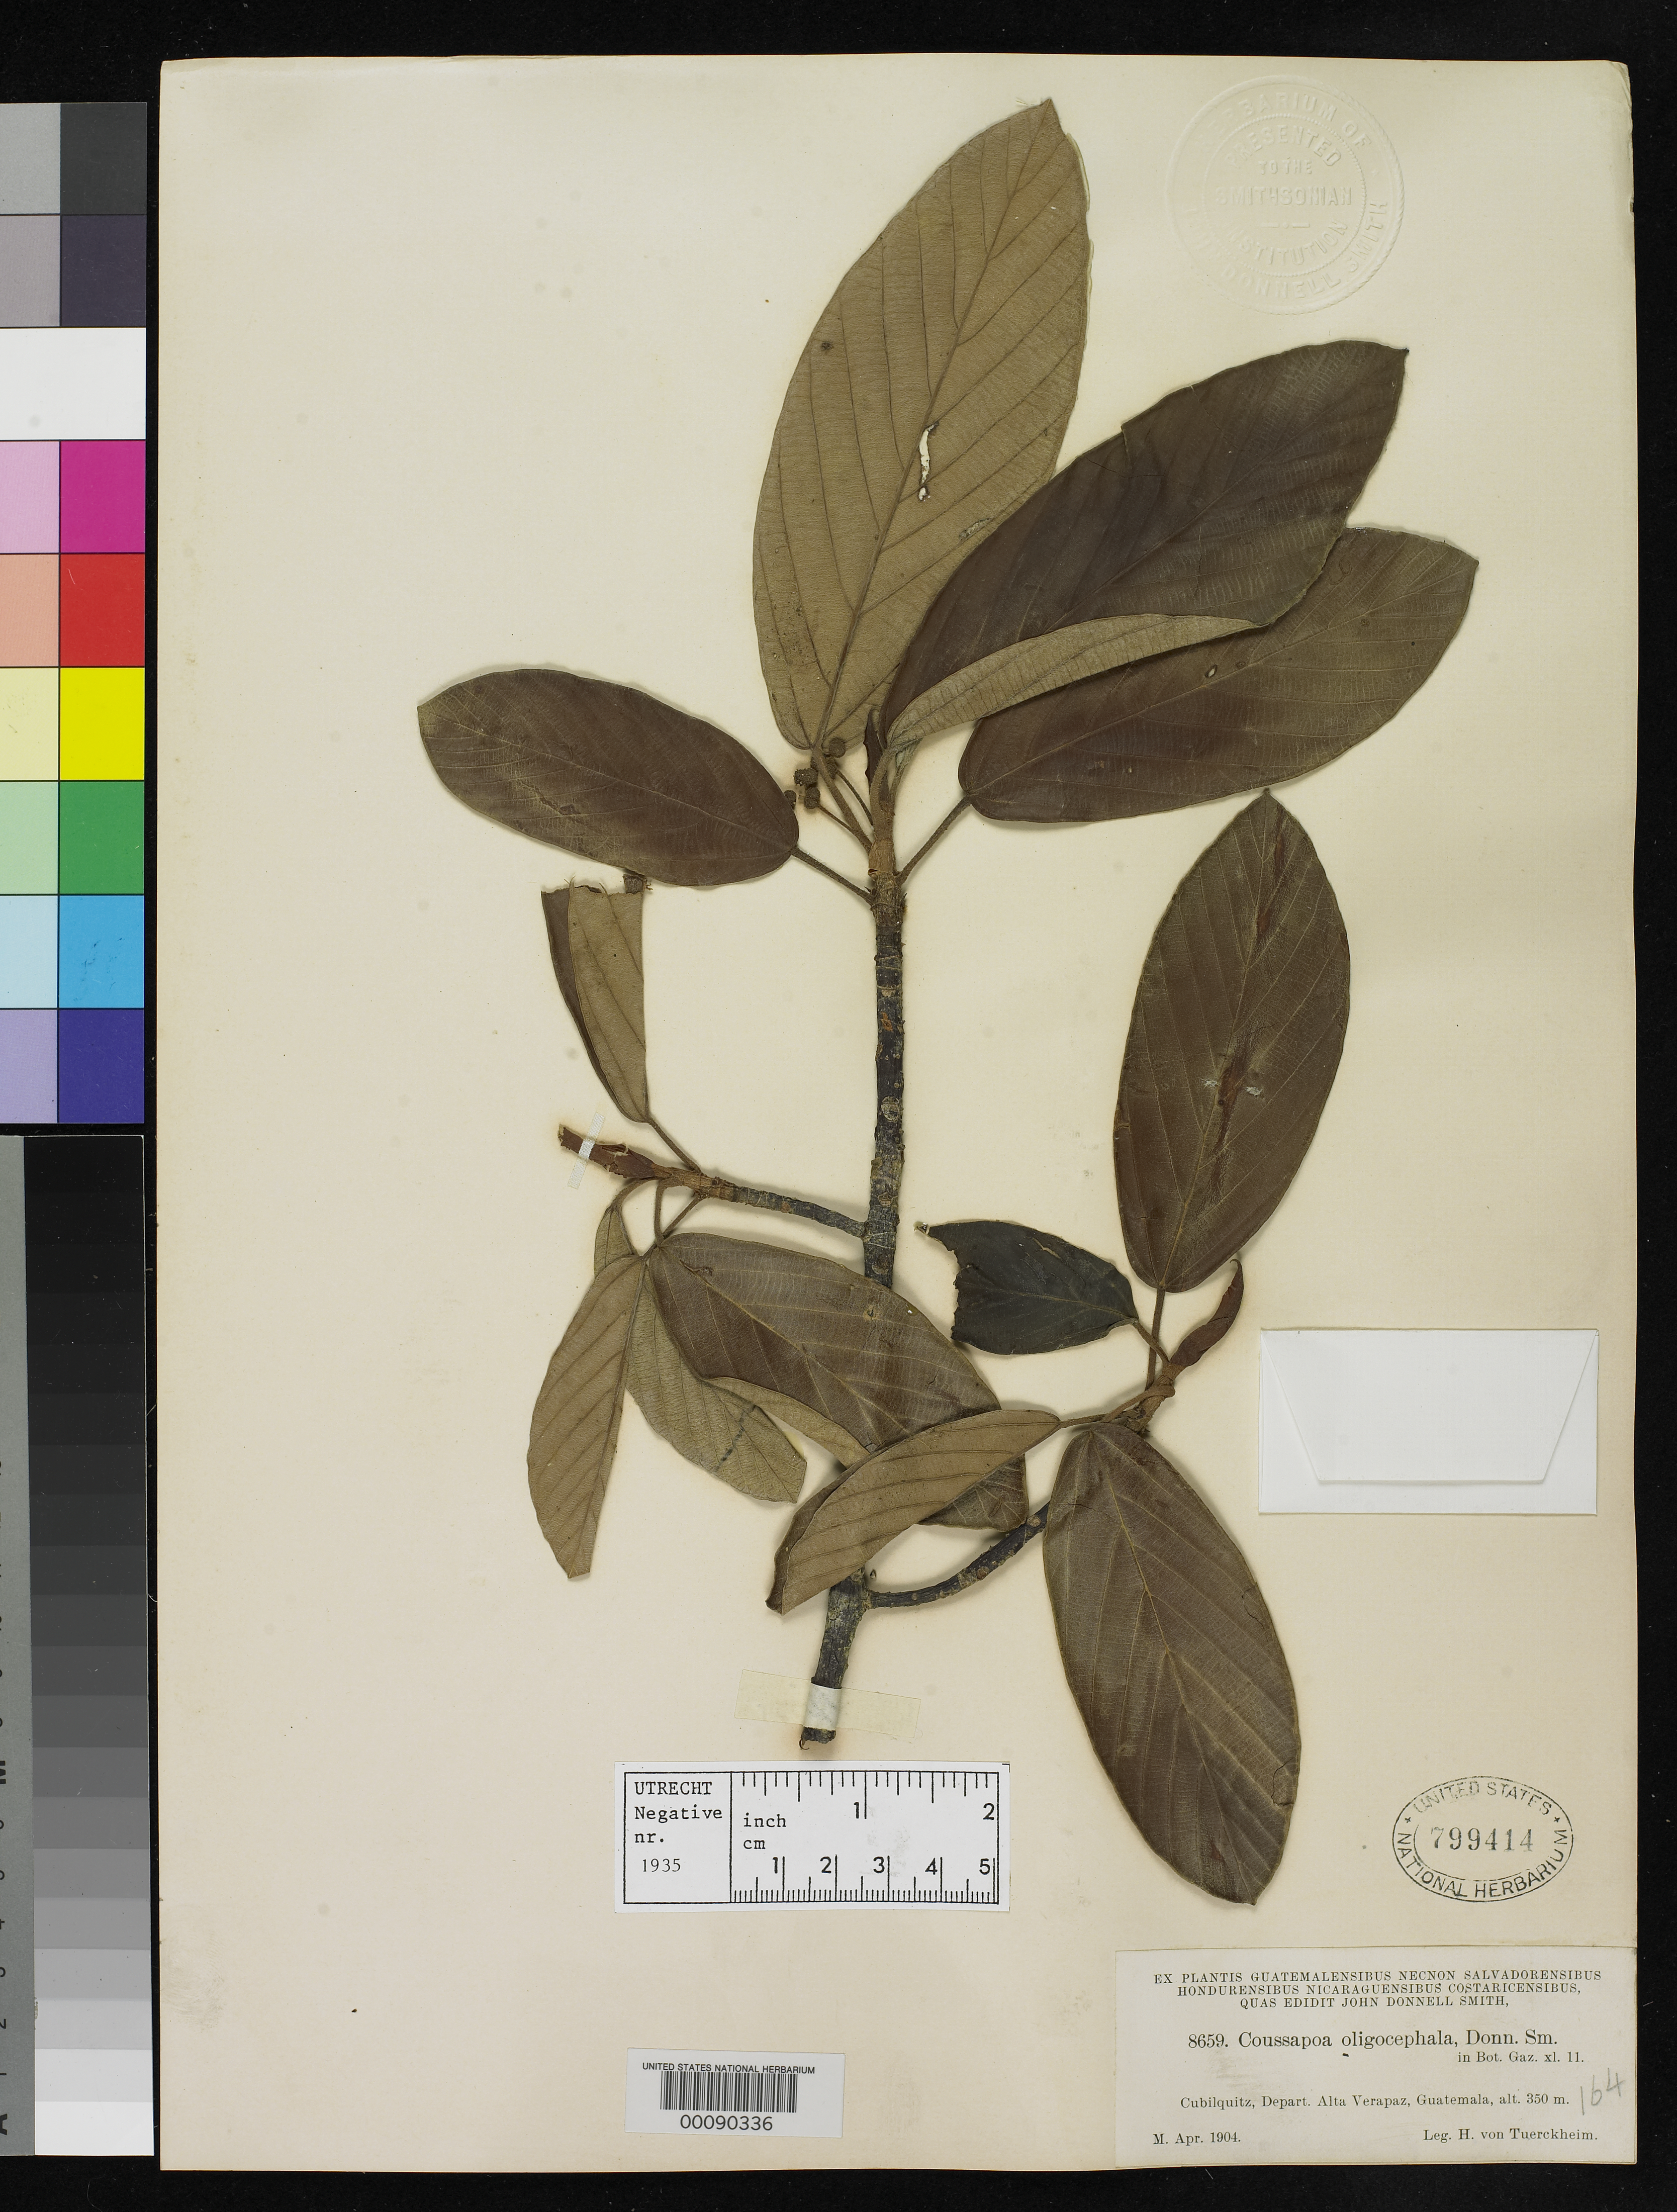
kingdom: Plantae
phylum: Tracheophyta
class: Magnoliopsida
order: Rosales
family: Urticaceae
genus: Coussapoa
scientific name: Coussapoa oligocephala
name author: Donn. Sm.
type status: Isotype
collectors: H. von Türckheim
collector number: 8659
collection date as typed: Apr 1904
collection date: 1904-04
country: Guatemala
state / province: Alta Verapaz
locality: Cubilquitz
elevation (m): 350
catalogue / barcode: US 799414